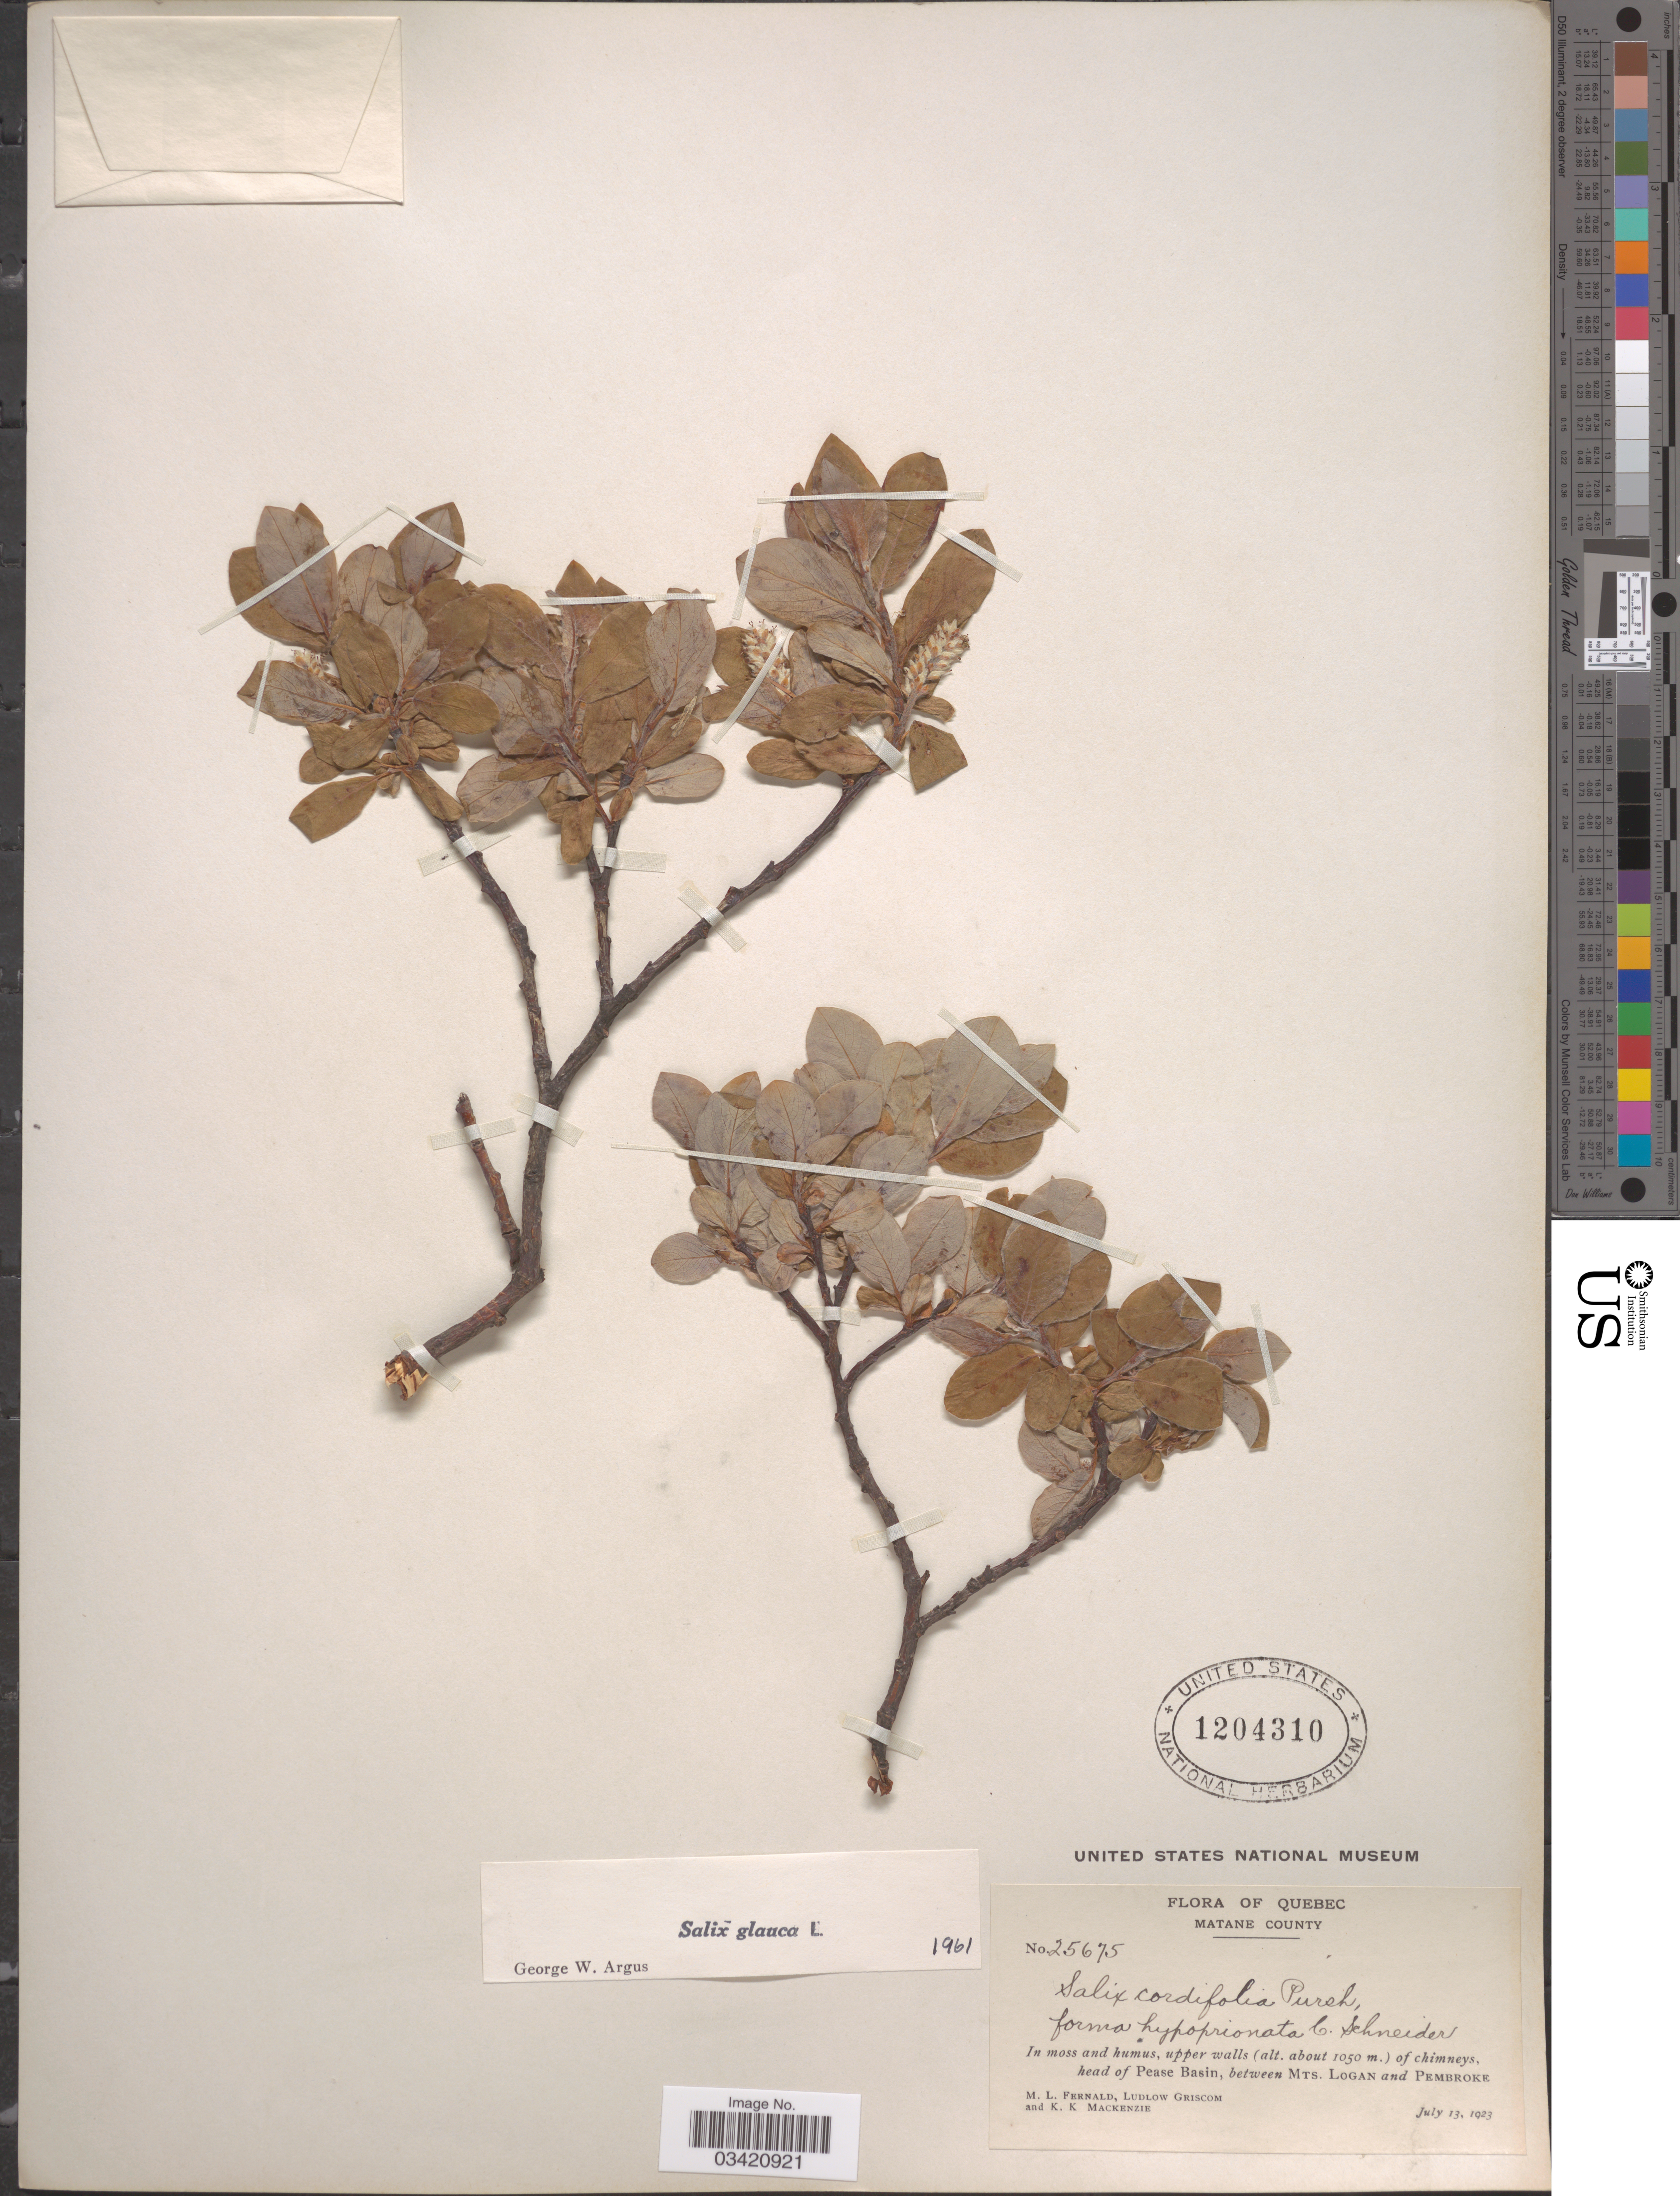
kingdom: Plantae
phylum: Tracheophyta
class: Magnoliopsida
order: Malpighiales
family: Salicaceae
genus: Salix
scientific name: Salix glauca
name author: L.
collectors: M. L. Fernald, L. Griscom & K. K. Mackenzie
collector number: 25675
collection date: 1923-07-13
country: Canada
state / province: Quebec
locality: Matane County. Head of Pease Basin, between Mts. Logan and Pembroke.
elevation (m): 1050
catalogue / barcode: US 1204310